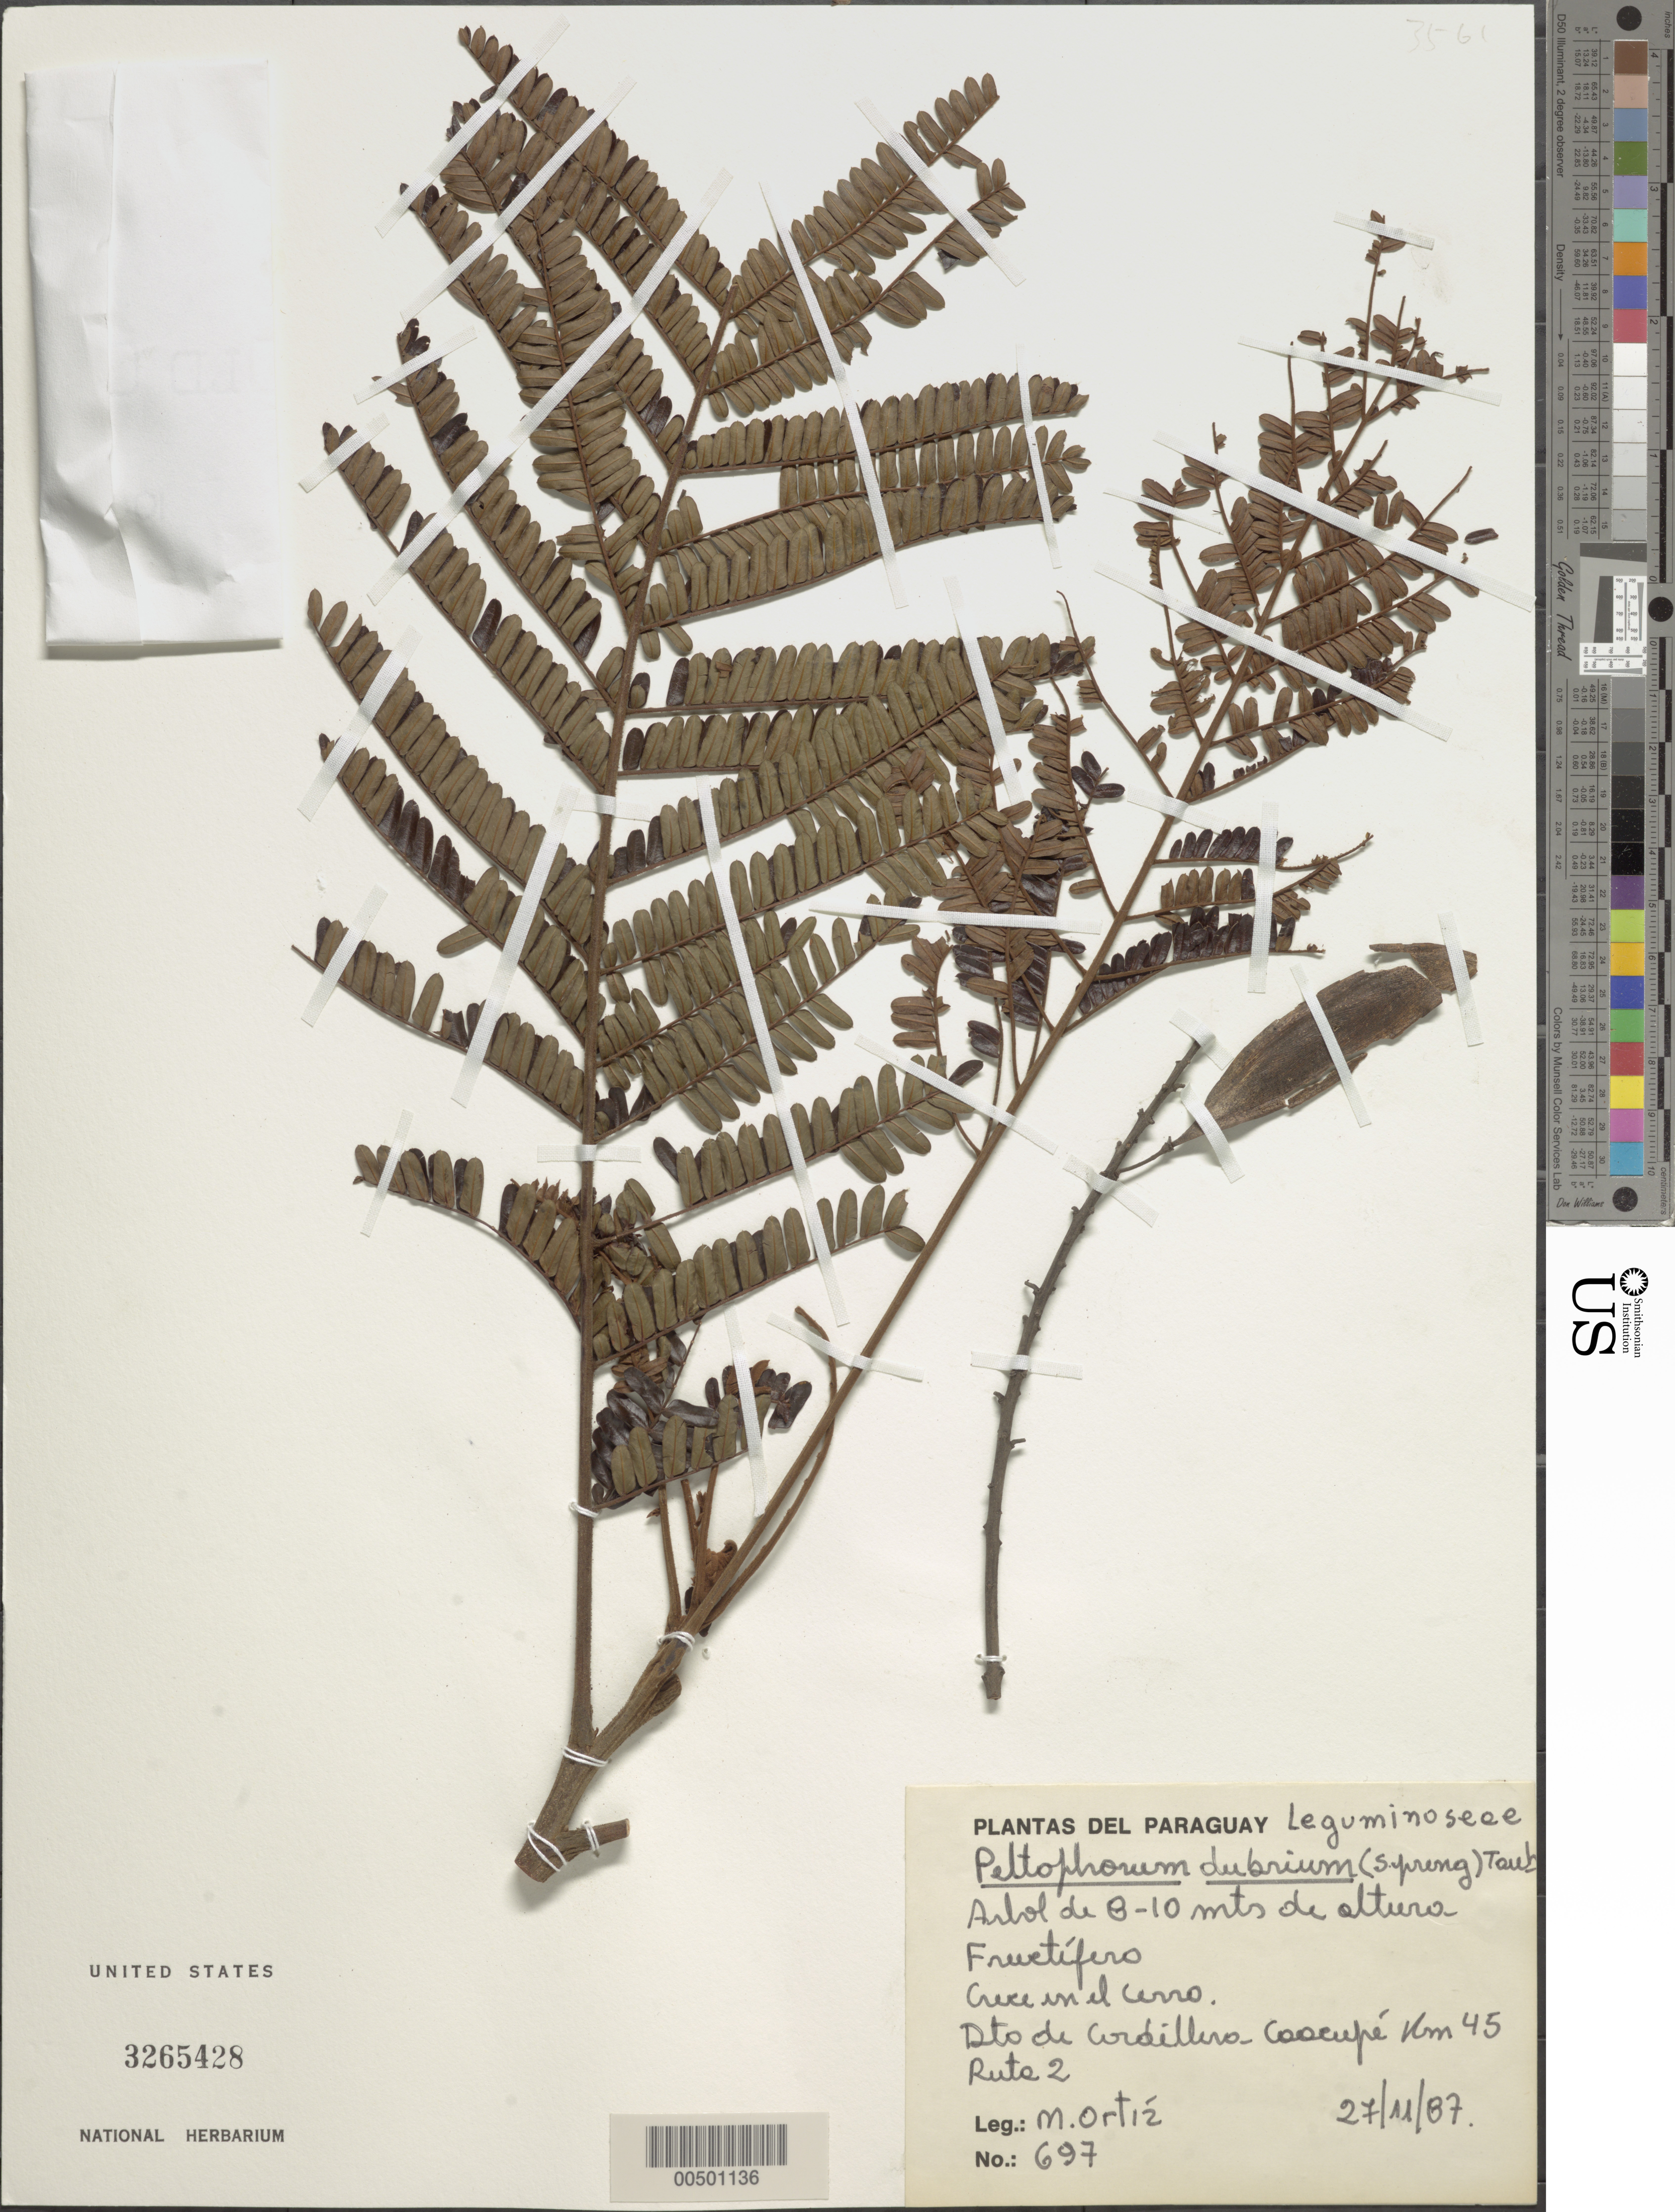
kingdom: Plantae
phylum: Tracheophyta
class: Magnoliopsida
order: Fabales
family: Fabaceae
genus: Peltophorum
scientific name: Peltophorum dubium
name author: (Spreng.) Taub.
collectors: M. Ortíz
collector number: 697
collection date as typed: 27 Nov 1987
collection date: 1987-11-27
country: Paraguay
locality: Dto de cordillera, caacupe km 45 ruta 2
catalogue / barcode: US 3265428